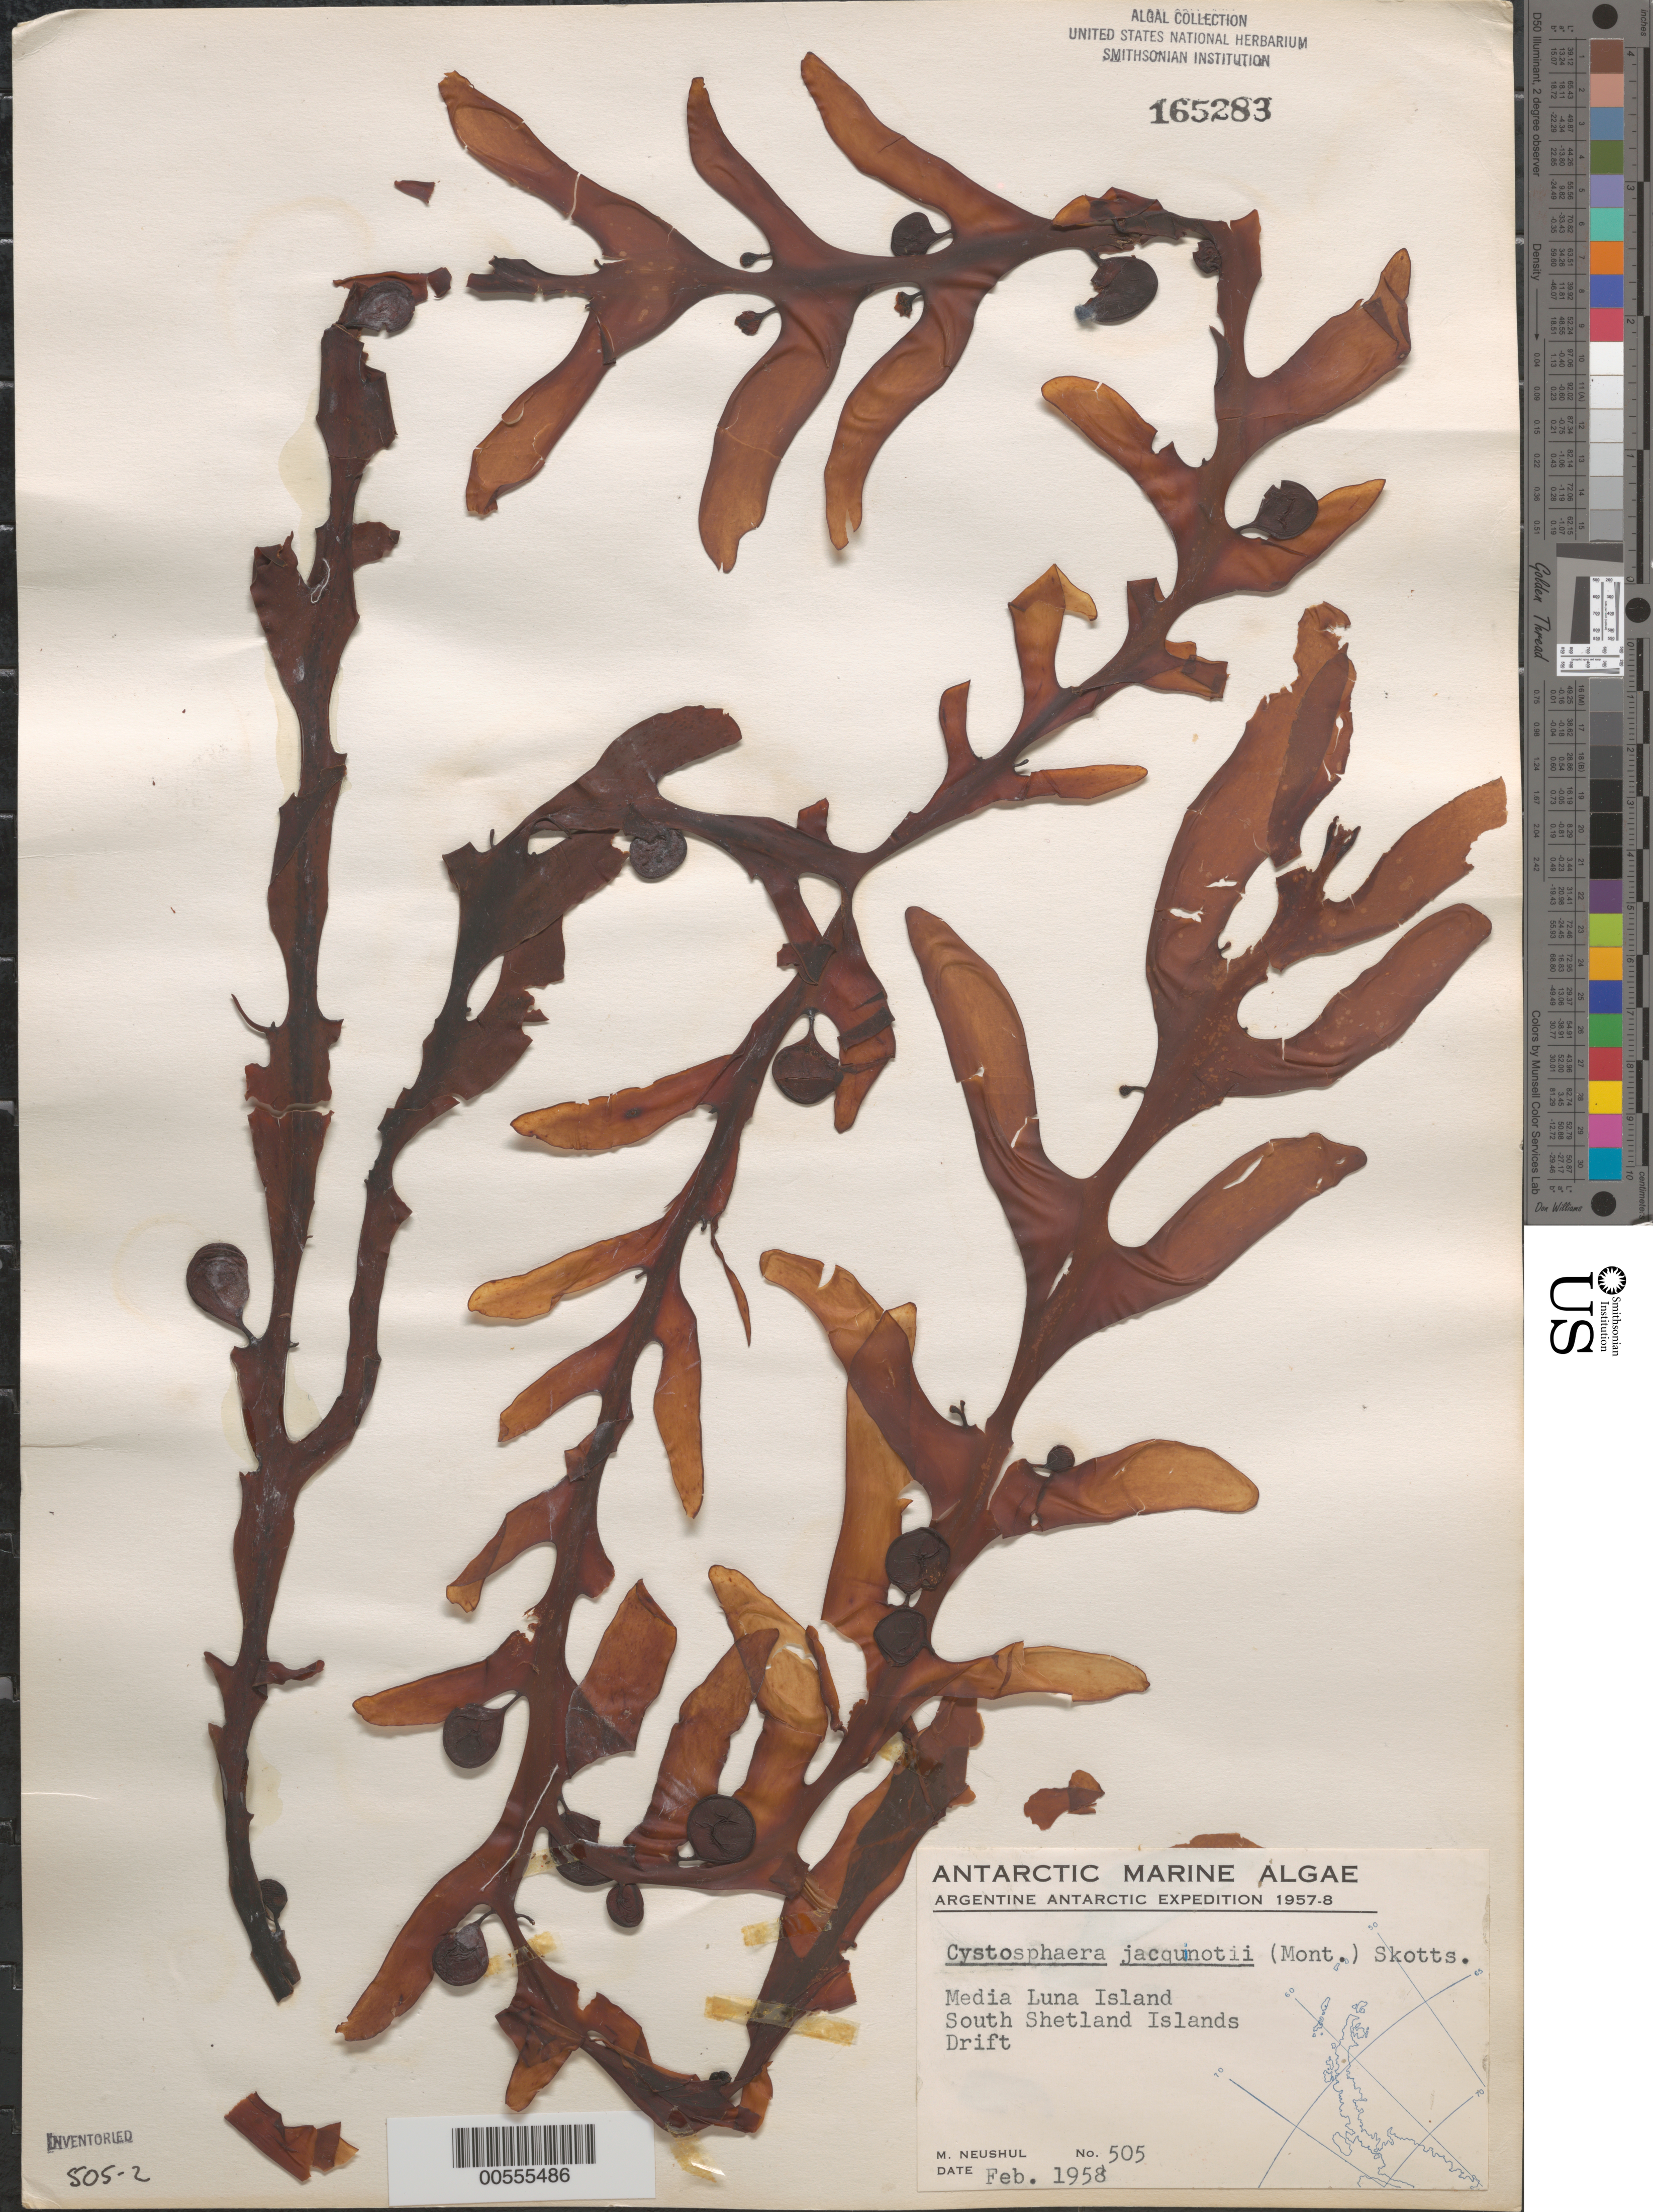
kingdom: Chromista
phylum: Ochrophyta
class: Phaeophyceae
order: Fucales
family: Seirococcaceae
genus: Cystosphaera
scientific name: Cystosphaera jacquinotii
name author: (Montagne) Skottsberg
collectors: M. Neushul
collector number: Neushul 505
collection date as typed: Feb 1958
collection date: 1958-02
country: Antarctica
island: Half Moon Island (Media Luna Island)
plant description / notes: Argentine Antarctic Expedition, 1957-1958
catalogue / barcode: US 165283